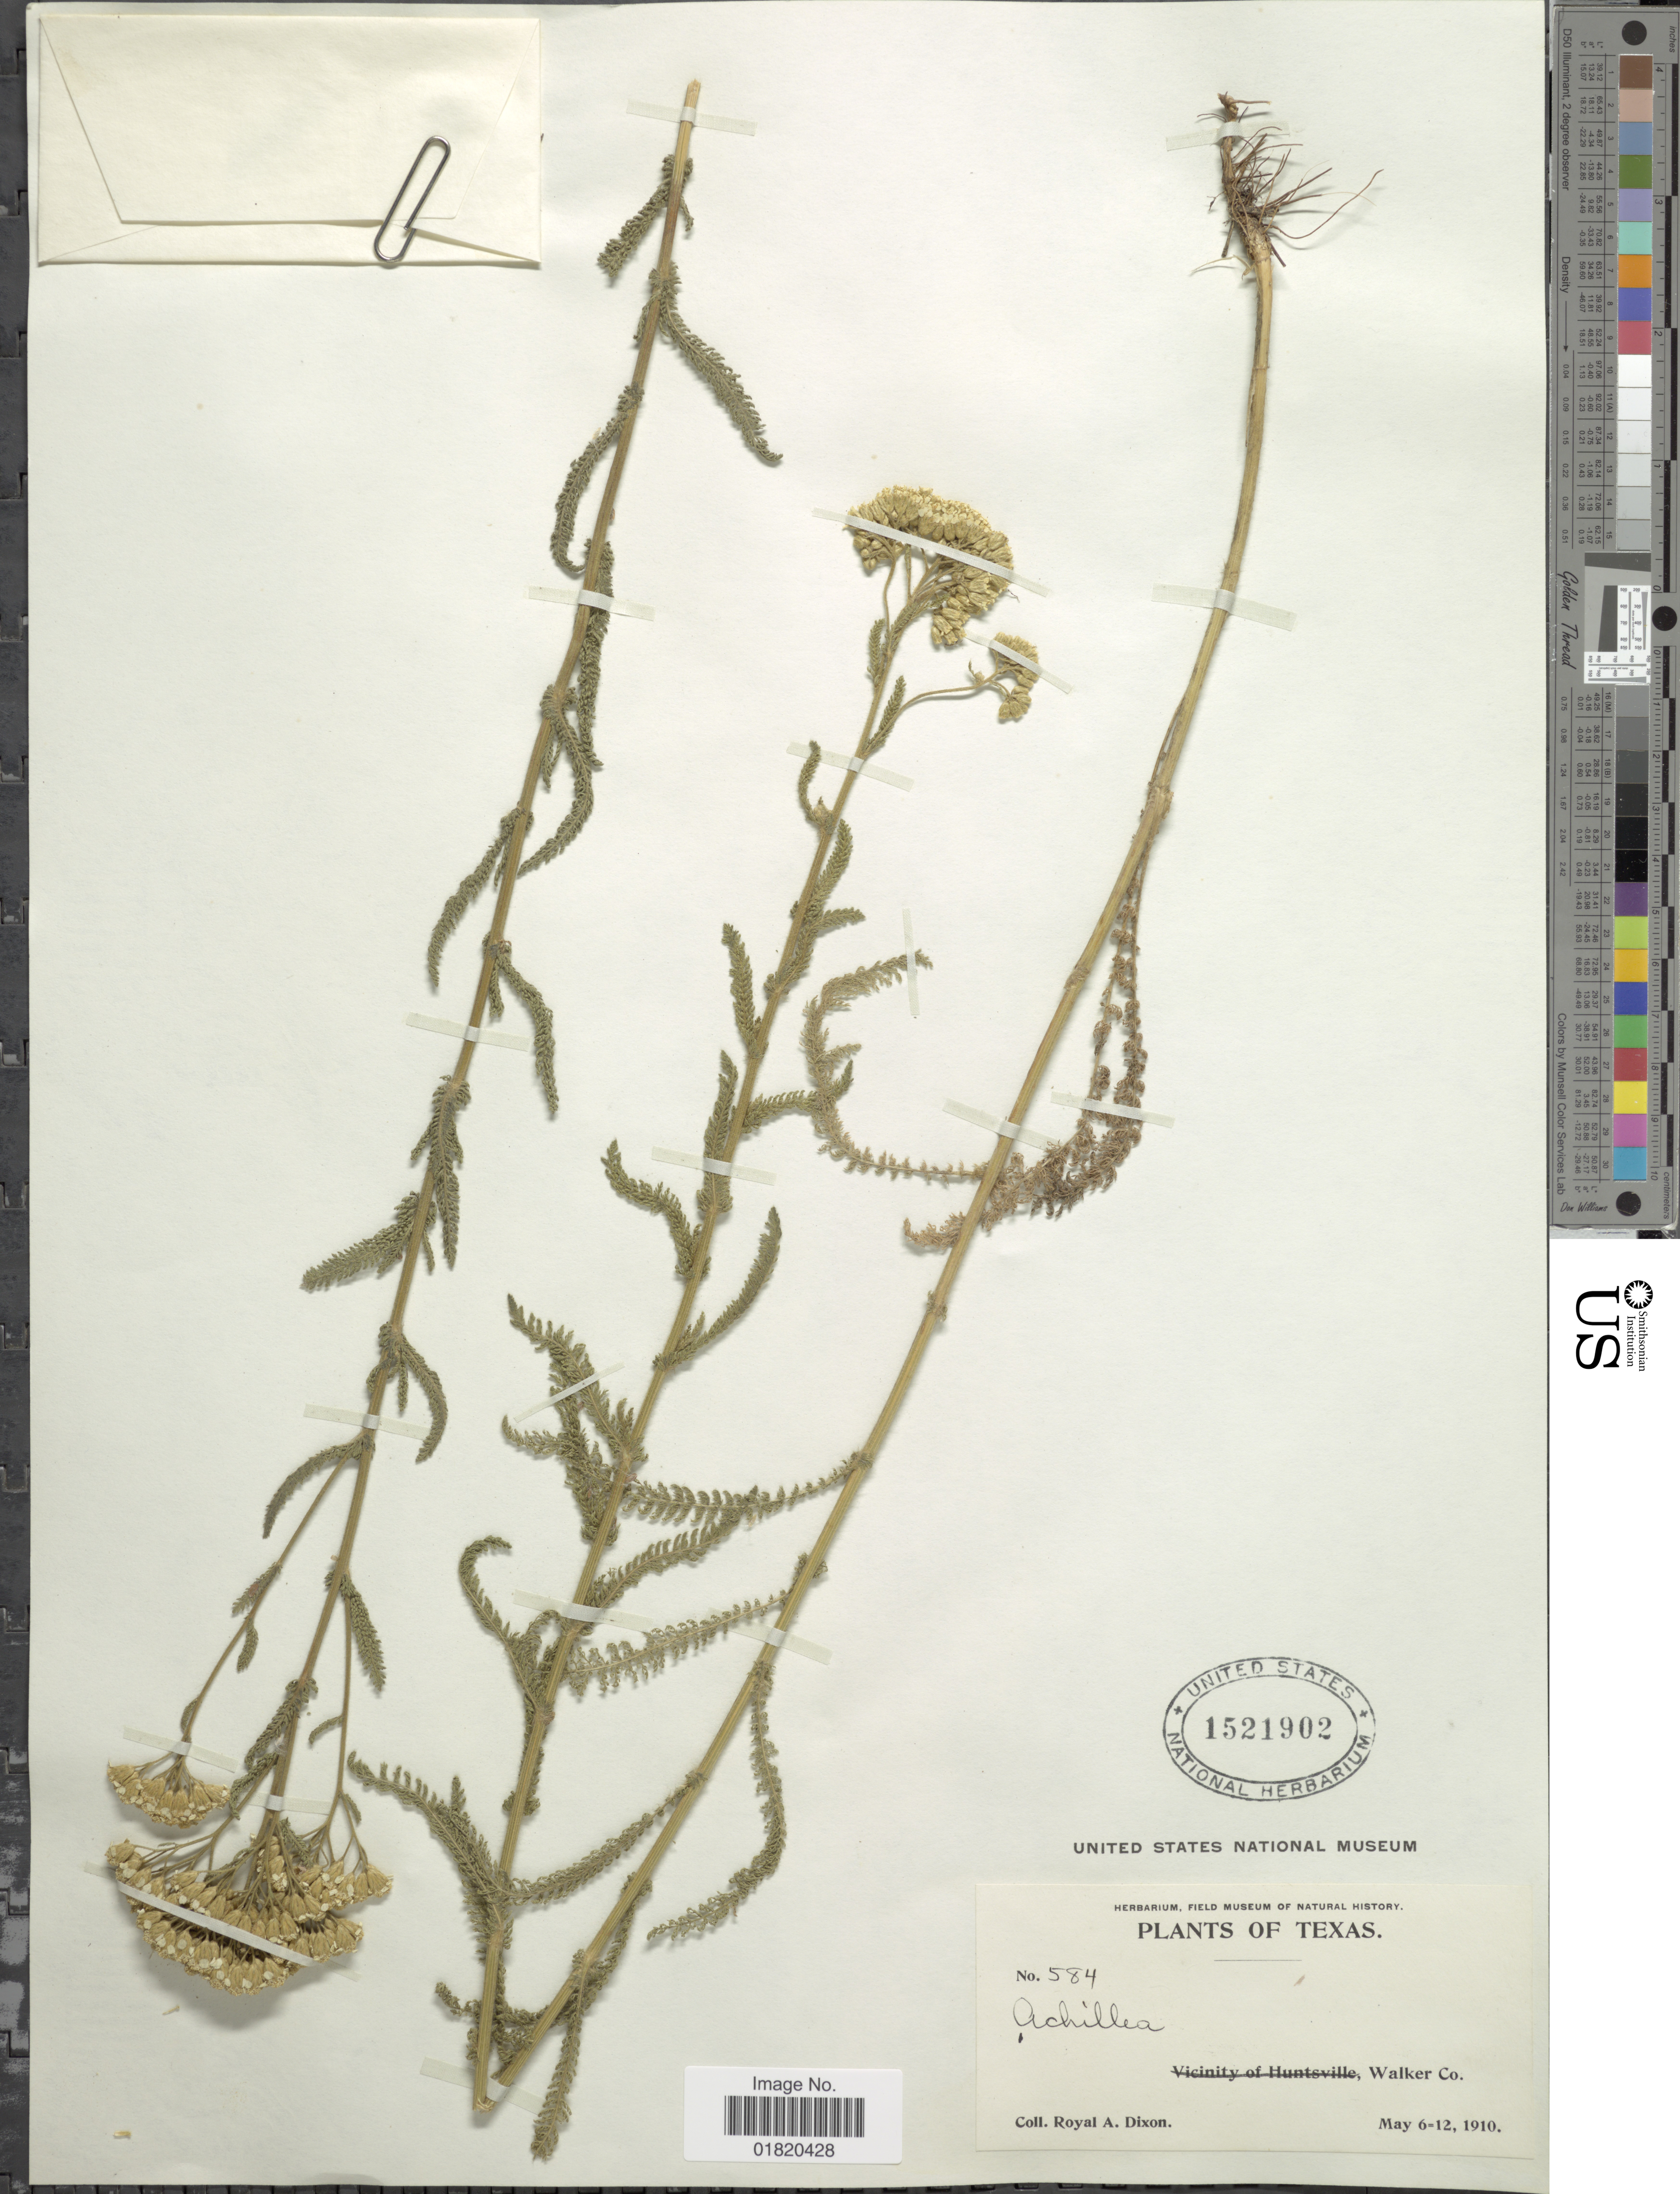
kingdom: Plantae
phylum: Tracheophyta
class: Magnoliopsida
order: Asterales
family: Asteraceae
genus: Achillea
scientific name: Achillea sp.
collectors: R. A. Dixon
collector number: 584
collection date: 1910-05-06/1910-05-12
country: United States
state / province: Texas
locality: Walker Co.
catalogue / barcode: US 1521902